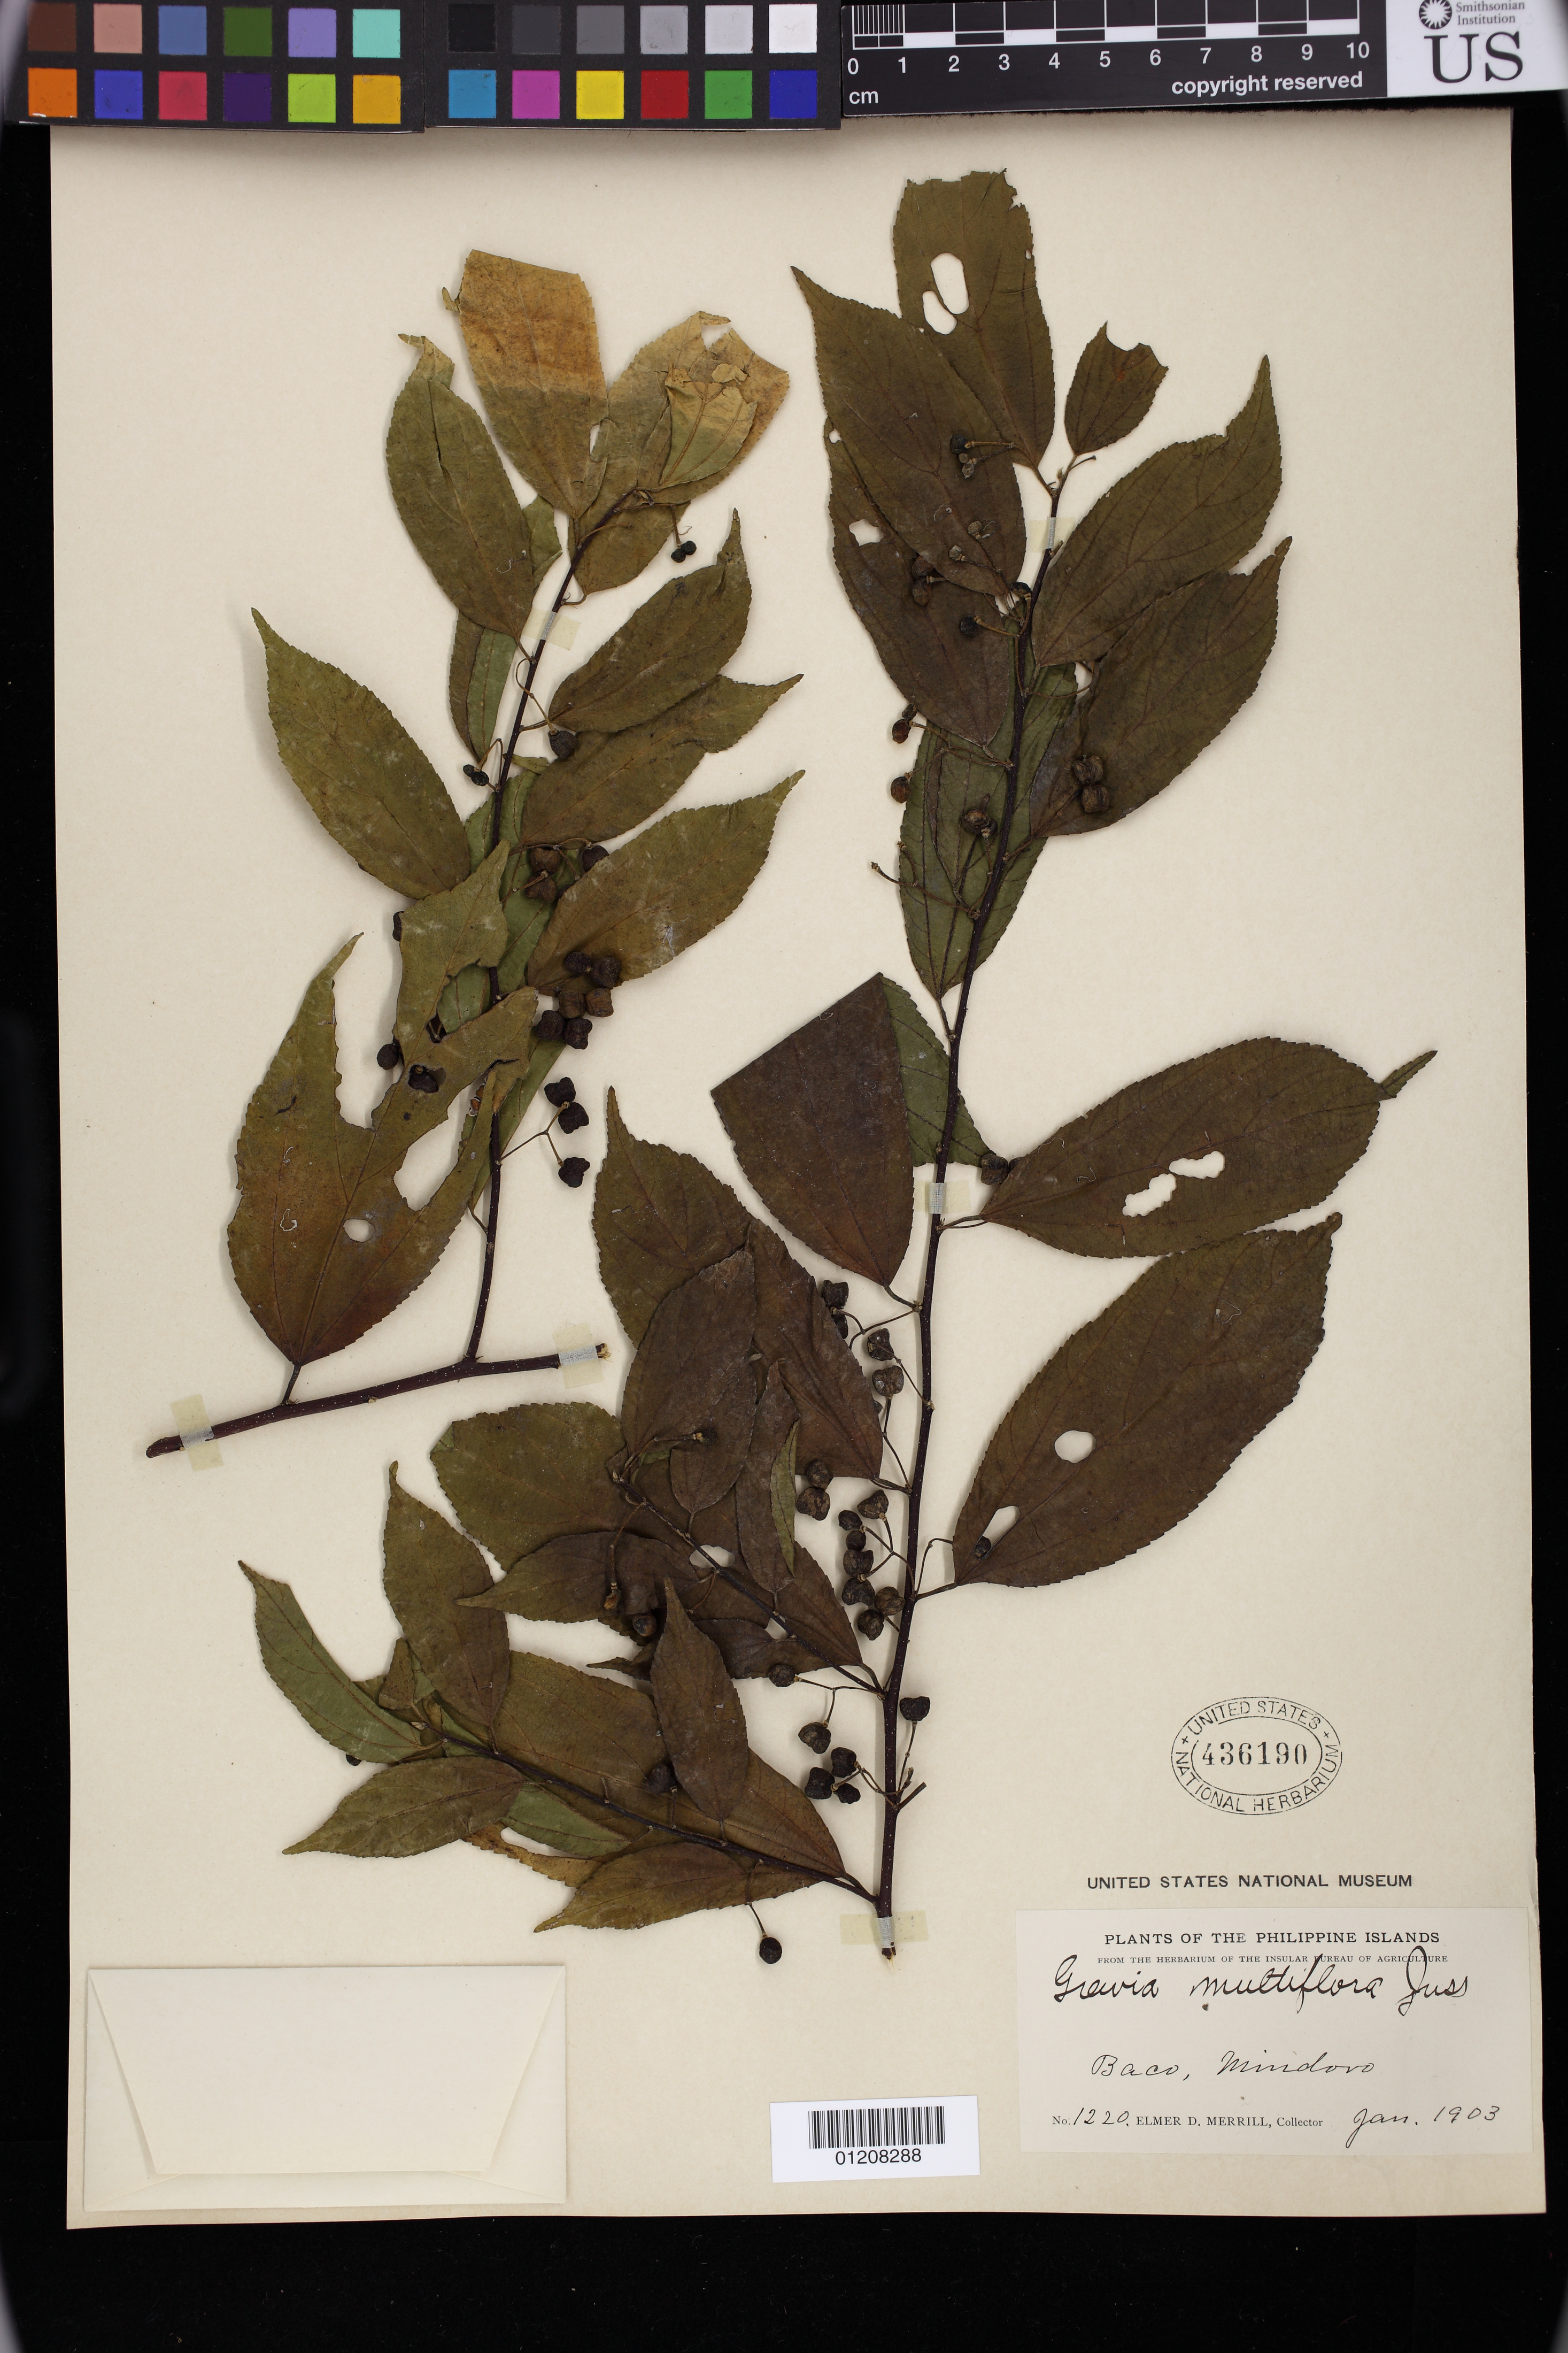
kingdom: Plantae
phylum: Tracheophyta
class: Magnoliopsida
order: Malvales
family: Malvaceae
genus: Grewia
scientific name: Grewia multiflora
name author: Juss.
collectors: E. D. Merrill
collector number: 1220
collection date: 1903-01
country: Philippines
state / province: Mimaropa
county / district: Oriental Mindoro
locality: Baco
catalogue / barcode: US 436190